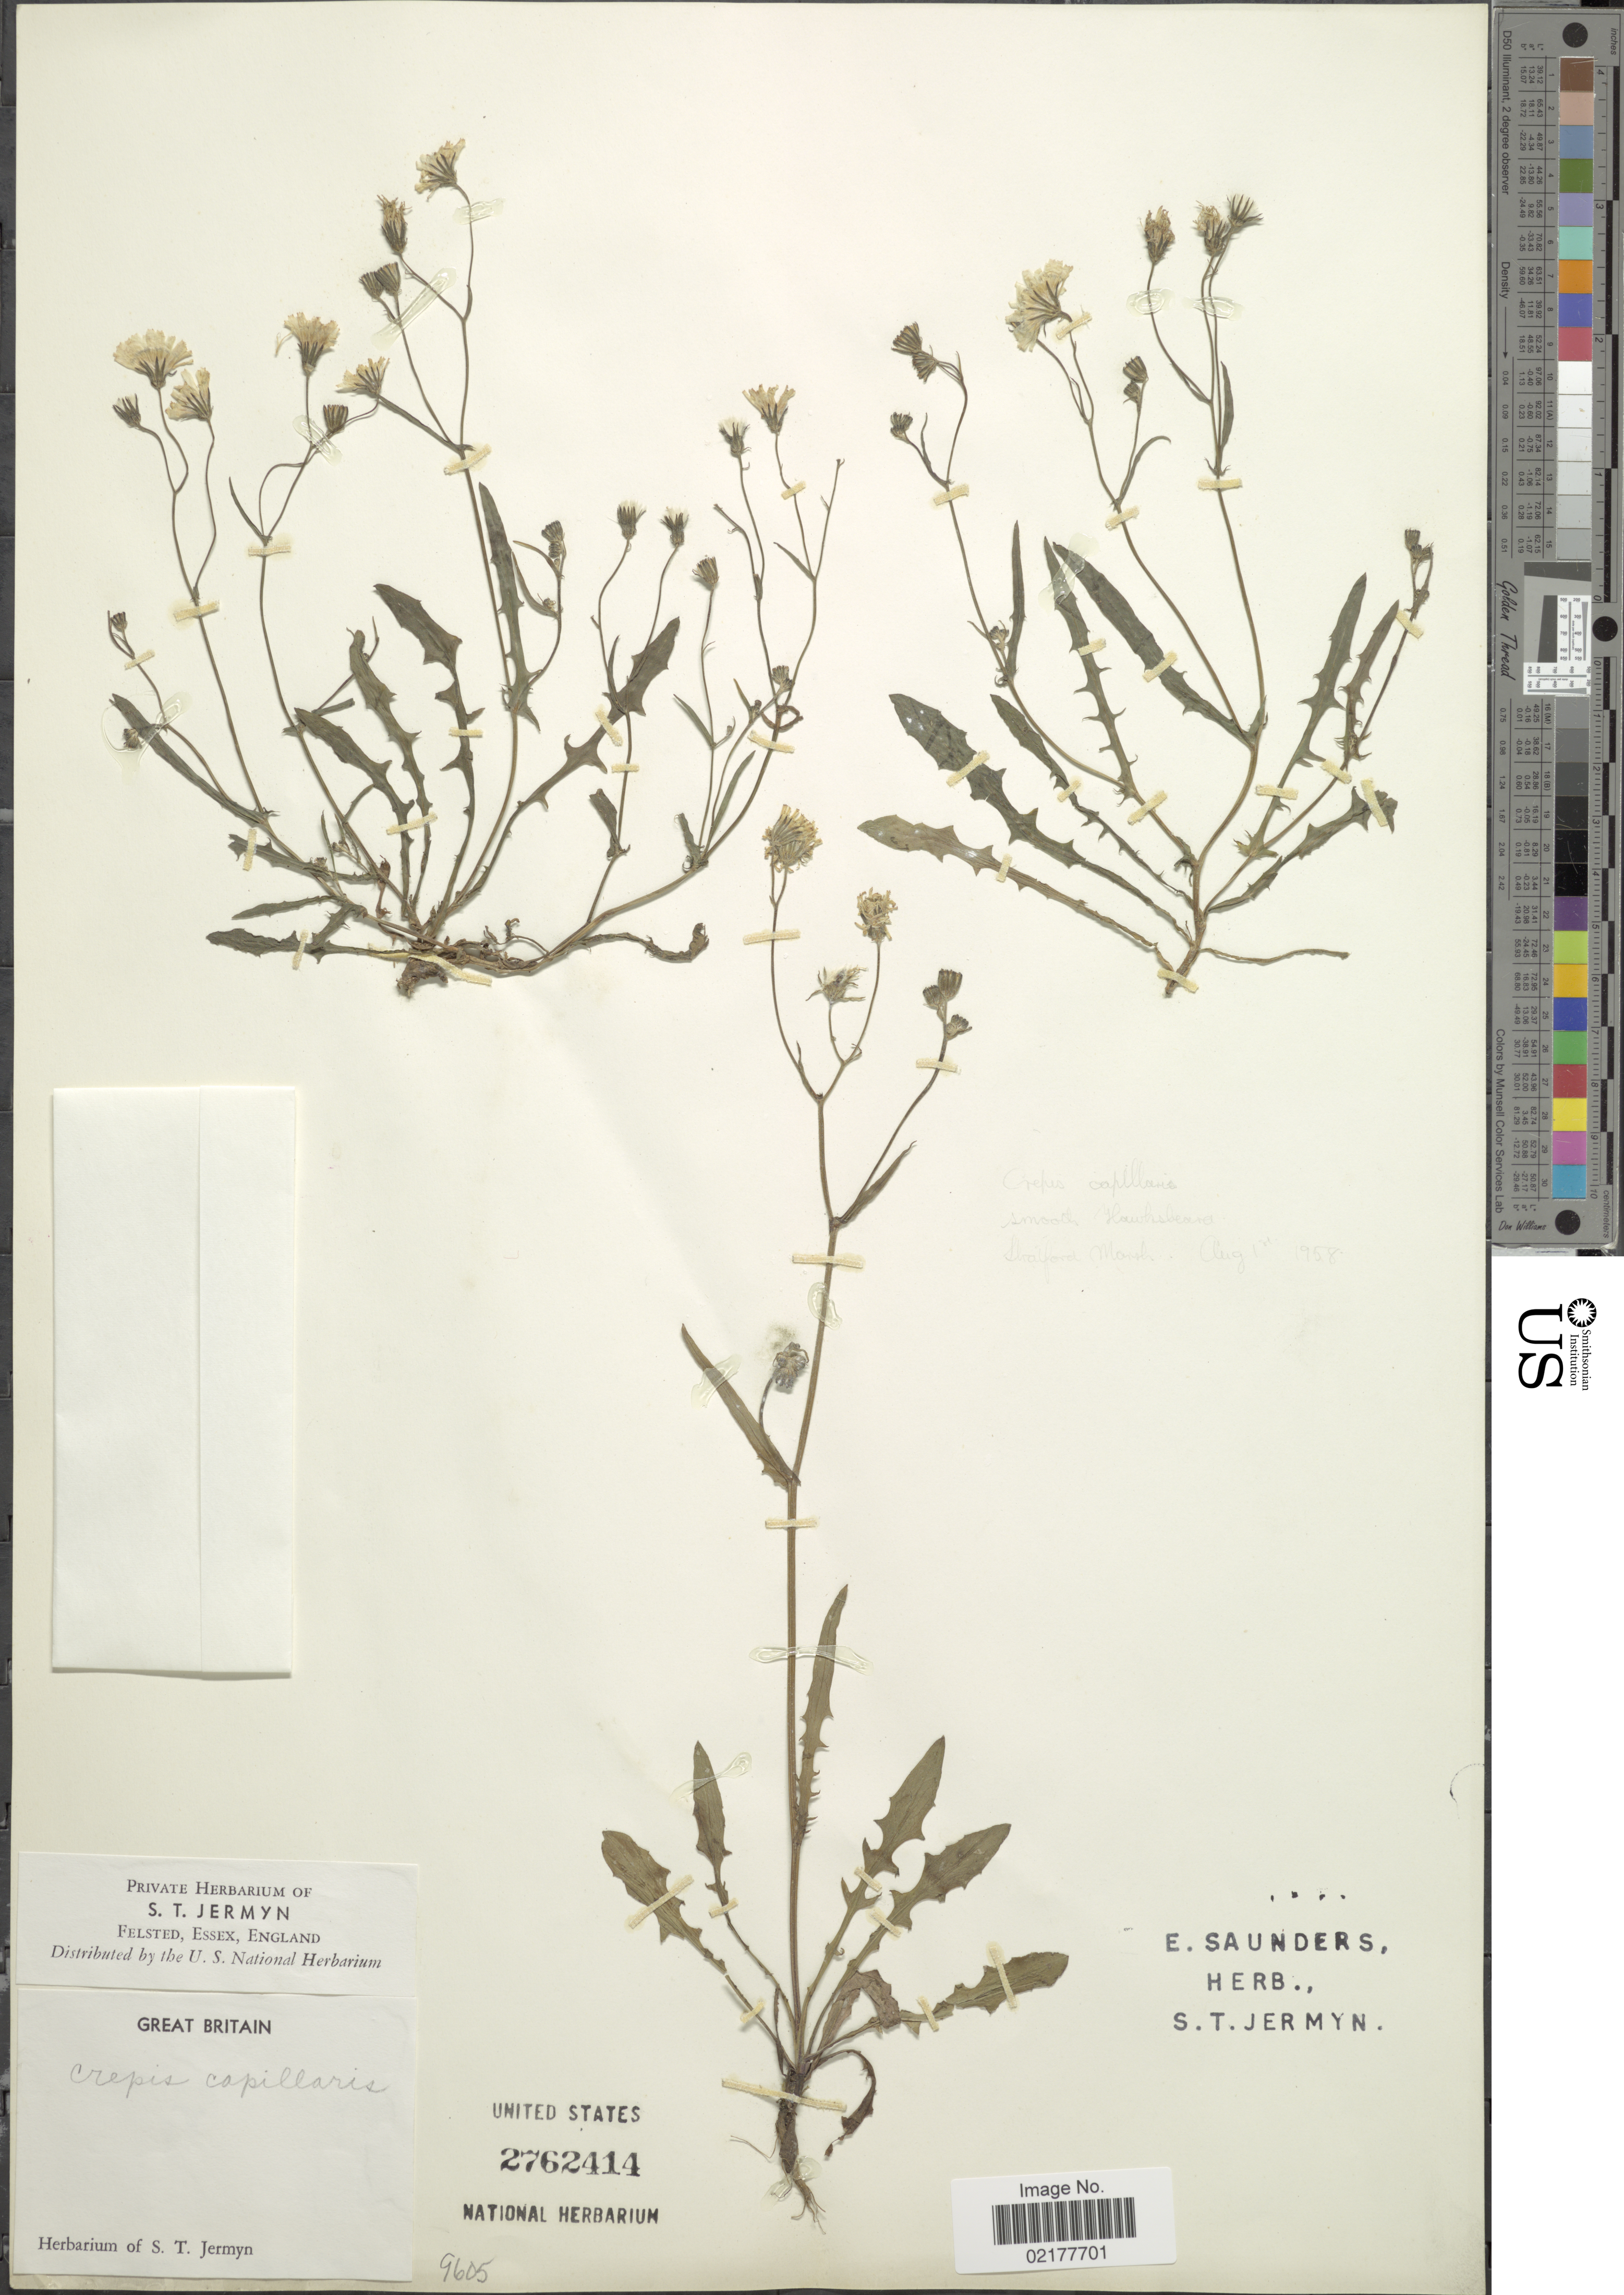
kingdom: Plantae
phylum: Tracheophyta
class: Magnoliopsida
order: Asterales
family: Asteraceae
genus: Crepis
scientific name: Crepis capillaris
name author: (L.) Wallr.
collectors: E. Saunders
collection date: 1958-08-01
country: United Kingdom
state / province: England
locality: Stratford Marsh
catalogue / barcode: US 2762414